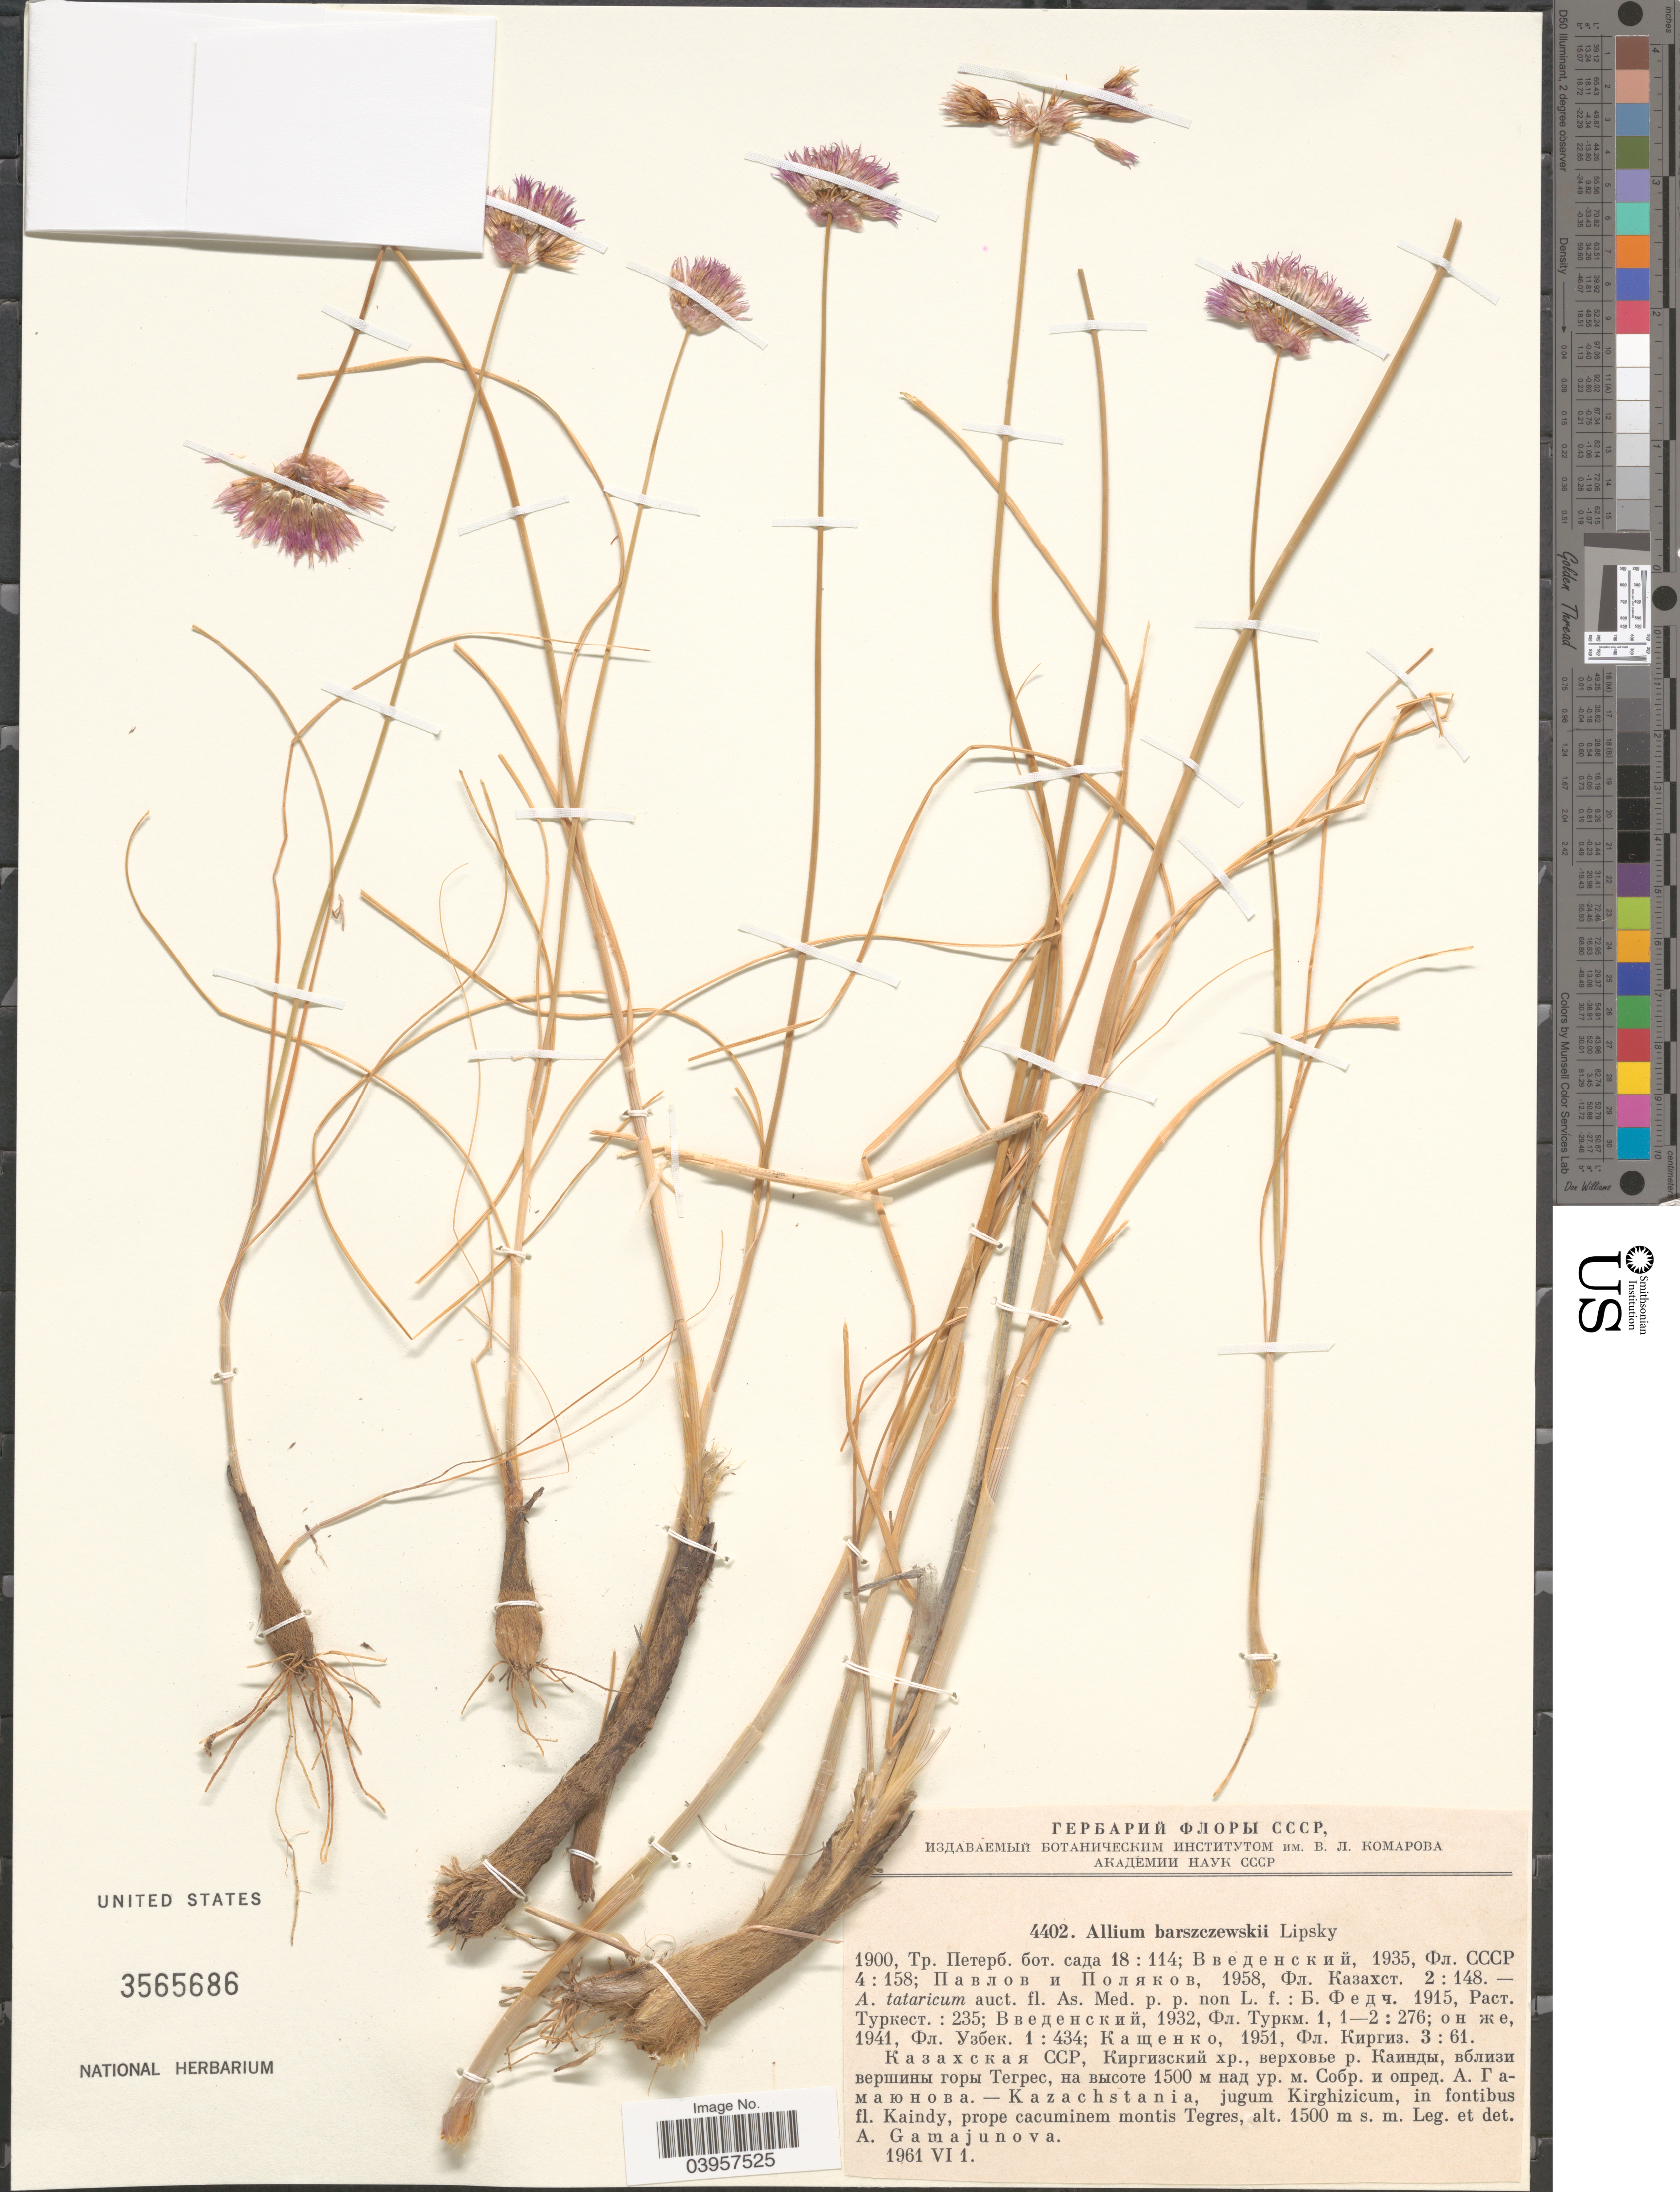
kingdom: Plantae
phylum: Tracheophyta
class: Liliopsida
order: Asparagales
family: Amaryllidaceae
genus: Allium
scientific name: Allium barsczewskii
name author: Lipsky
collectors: A. P. Gamajunova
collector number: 4402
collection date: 1961-06-01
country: Kazakhstan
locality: Kazachstania, jugum Kirghizicum, in fontibus fl. Kaindy, prope cacuminem montis Tegres.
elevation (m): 1500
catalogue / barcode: US 3565686